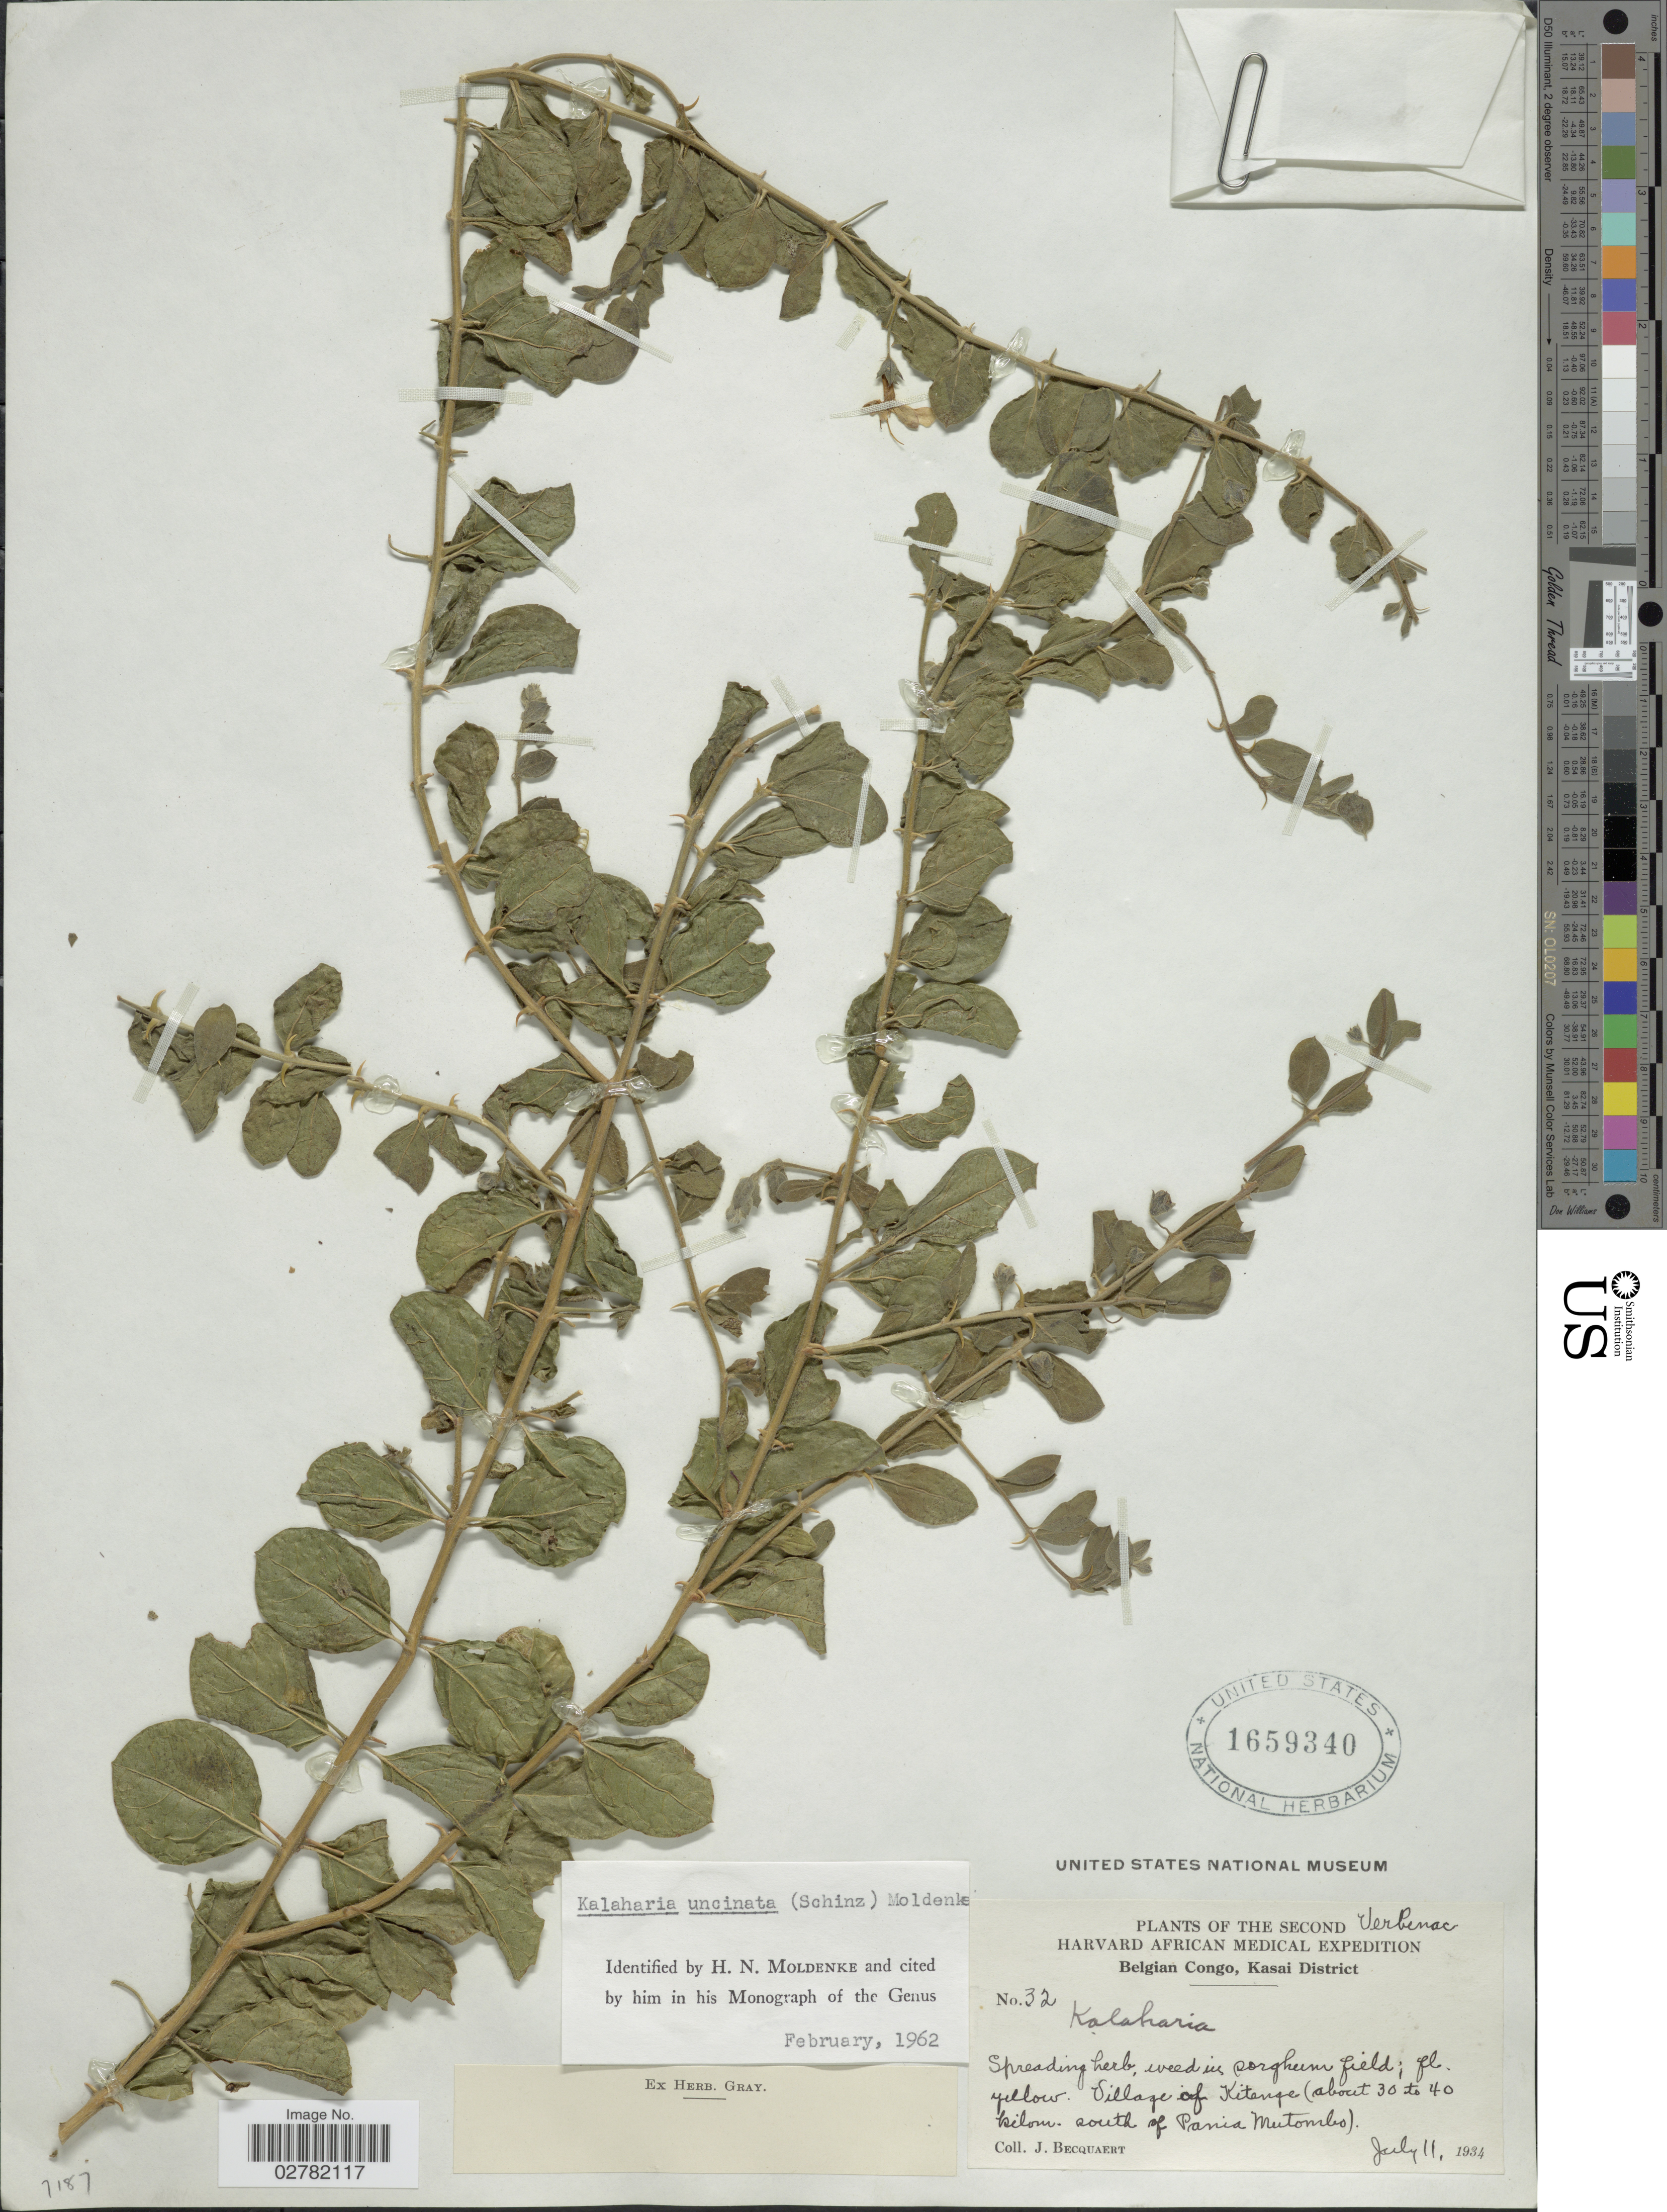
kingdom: Plantae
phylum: Tracheophyta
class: Magnoliopsida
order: Lamiales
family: Lamiaceae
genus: Kalaharia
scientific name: Kalaharia uncinata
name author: (Schinz) Moldenke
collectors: J. Becquaert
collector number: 32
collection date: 1934-07-11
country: Congo, Democratic Republic of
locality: Belgian Congo, Kasai District. Village of Kitenge (about 30 to 40 kilom. south of Pania Mutombo).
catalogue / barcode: US 1659340